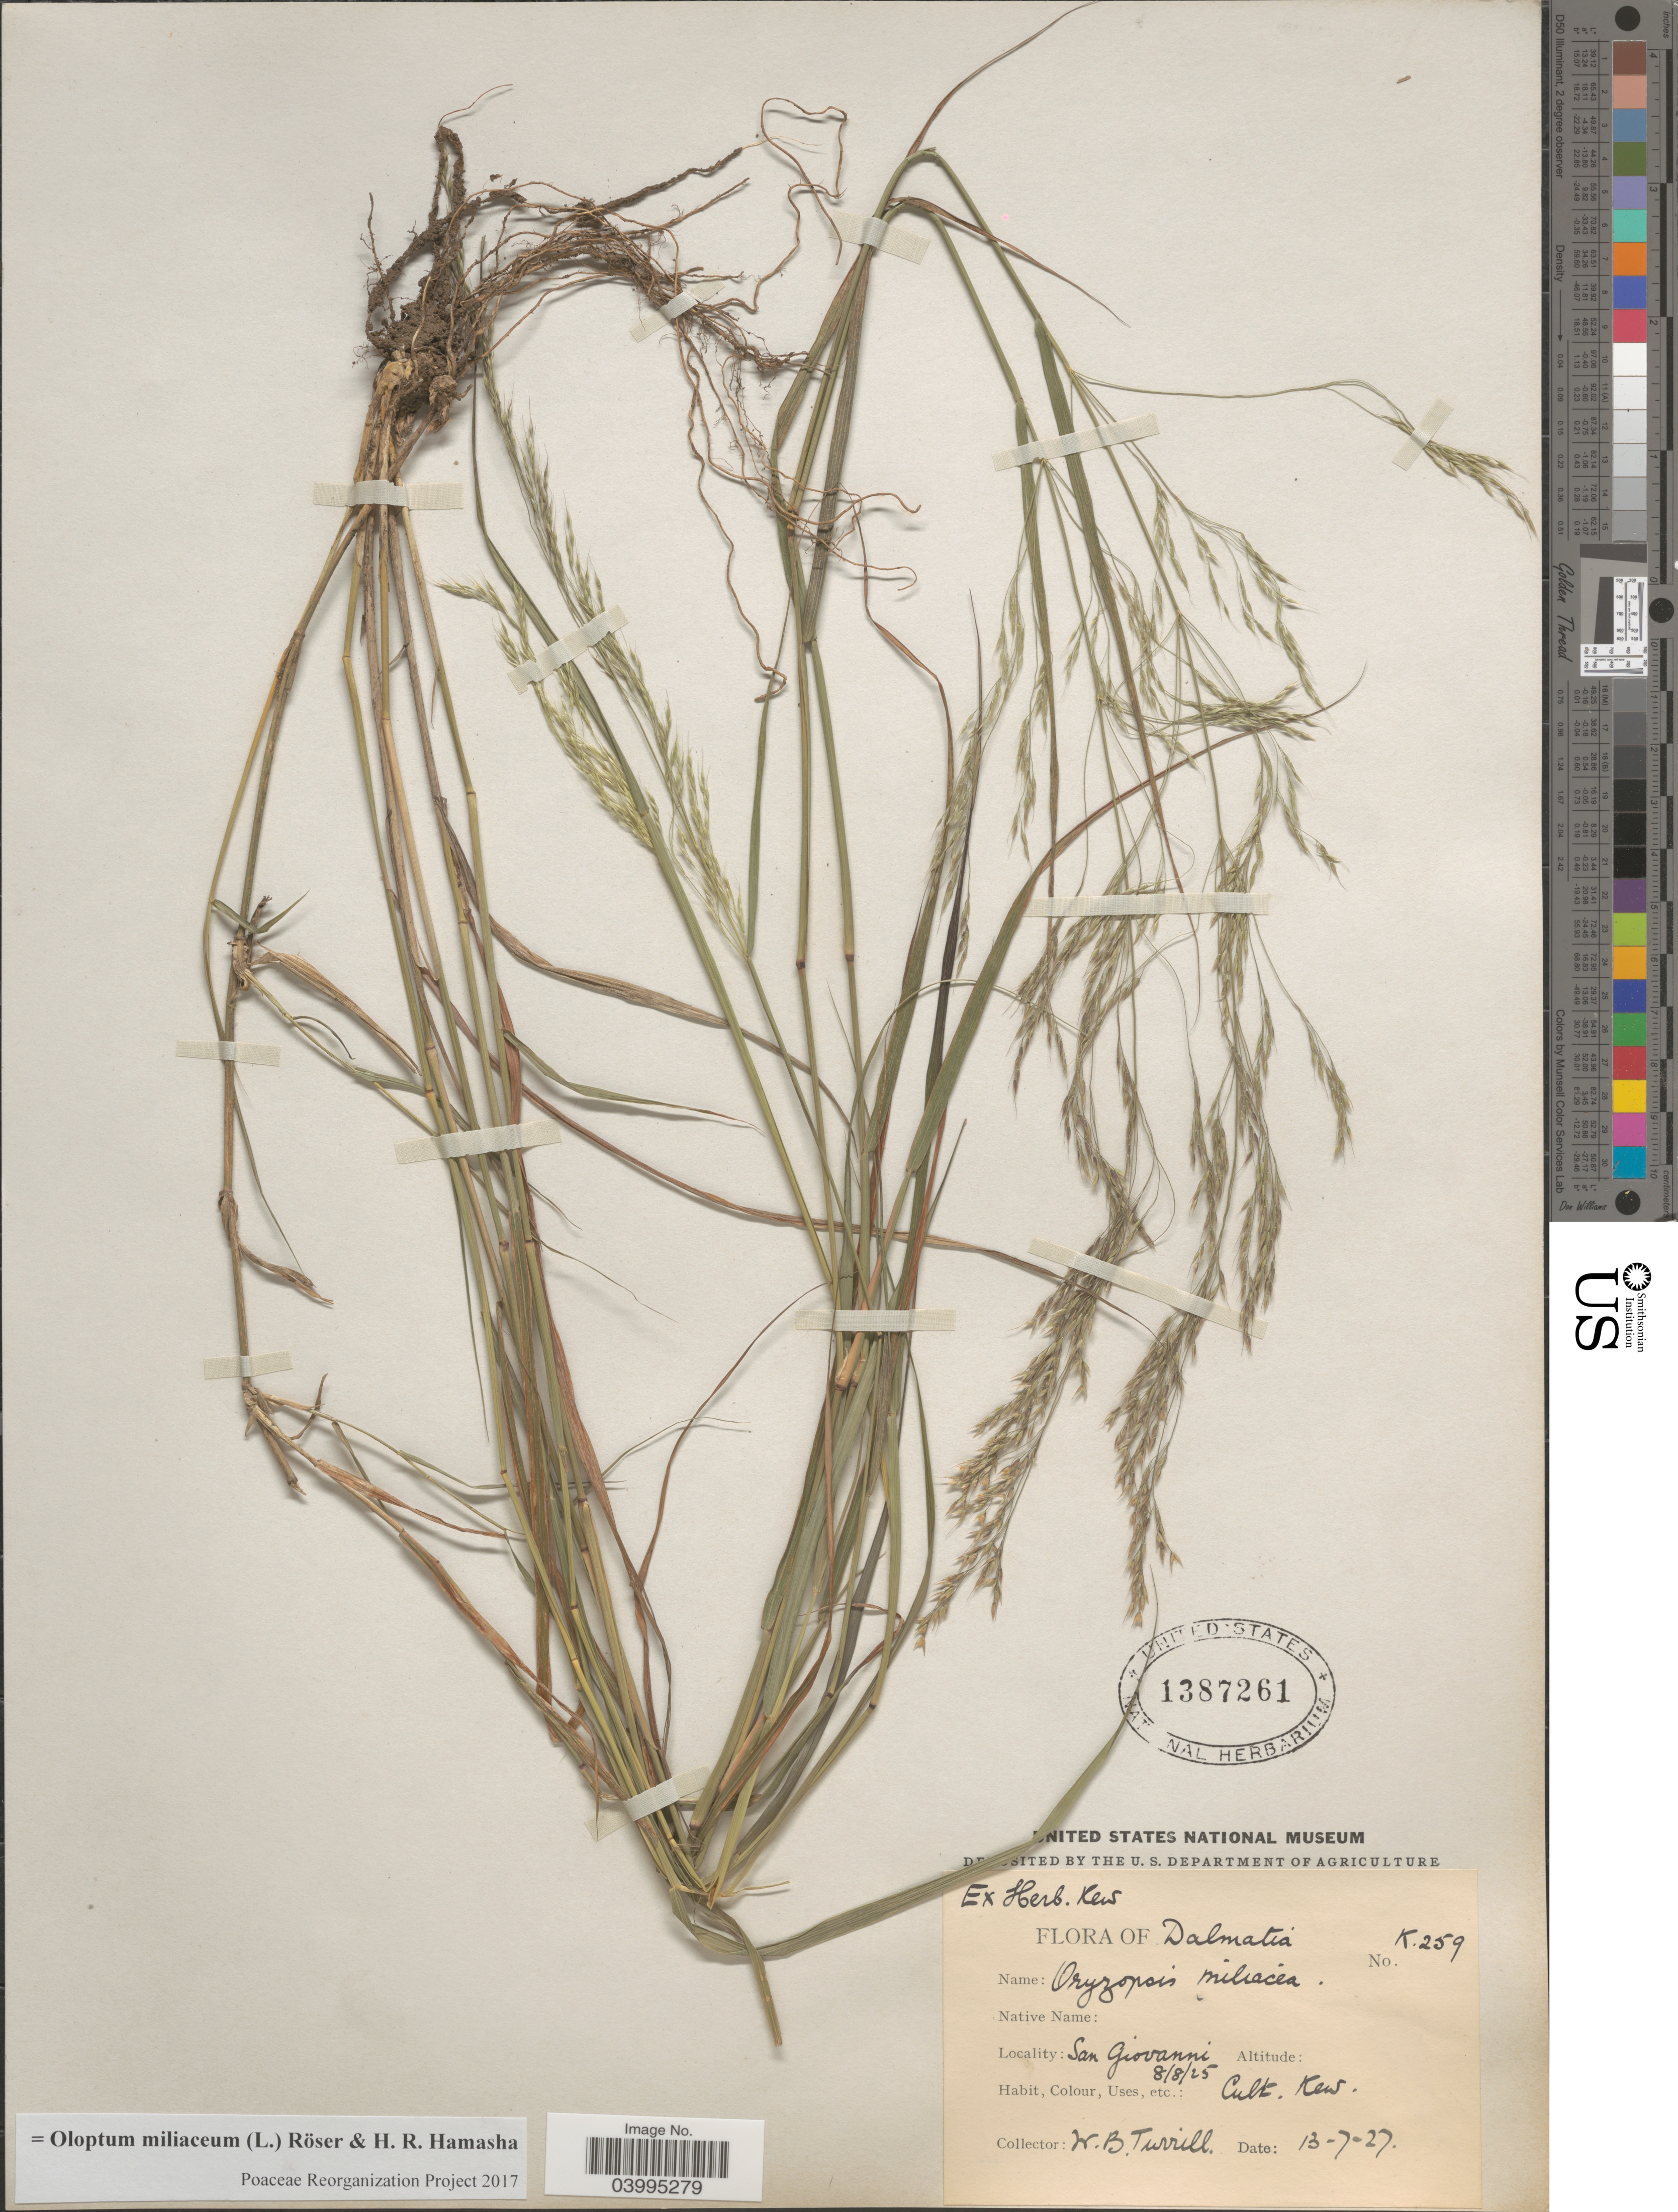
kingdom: Plantae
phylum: Tracheophyta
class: Liliopsida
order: Poales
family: Poaceae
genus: Oloptum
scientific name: Oloptum miliaceum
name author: Röser & H. R. Hamasha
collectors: W. B. Turrill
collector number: K259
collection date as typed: Transcribed d/m/y: 13/7/27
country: Croatia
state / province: Split-Dalmatia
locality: Dalmatia. San Giovanni. Kew.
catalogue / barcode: US 1387261